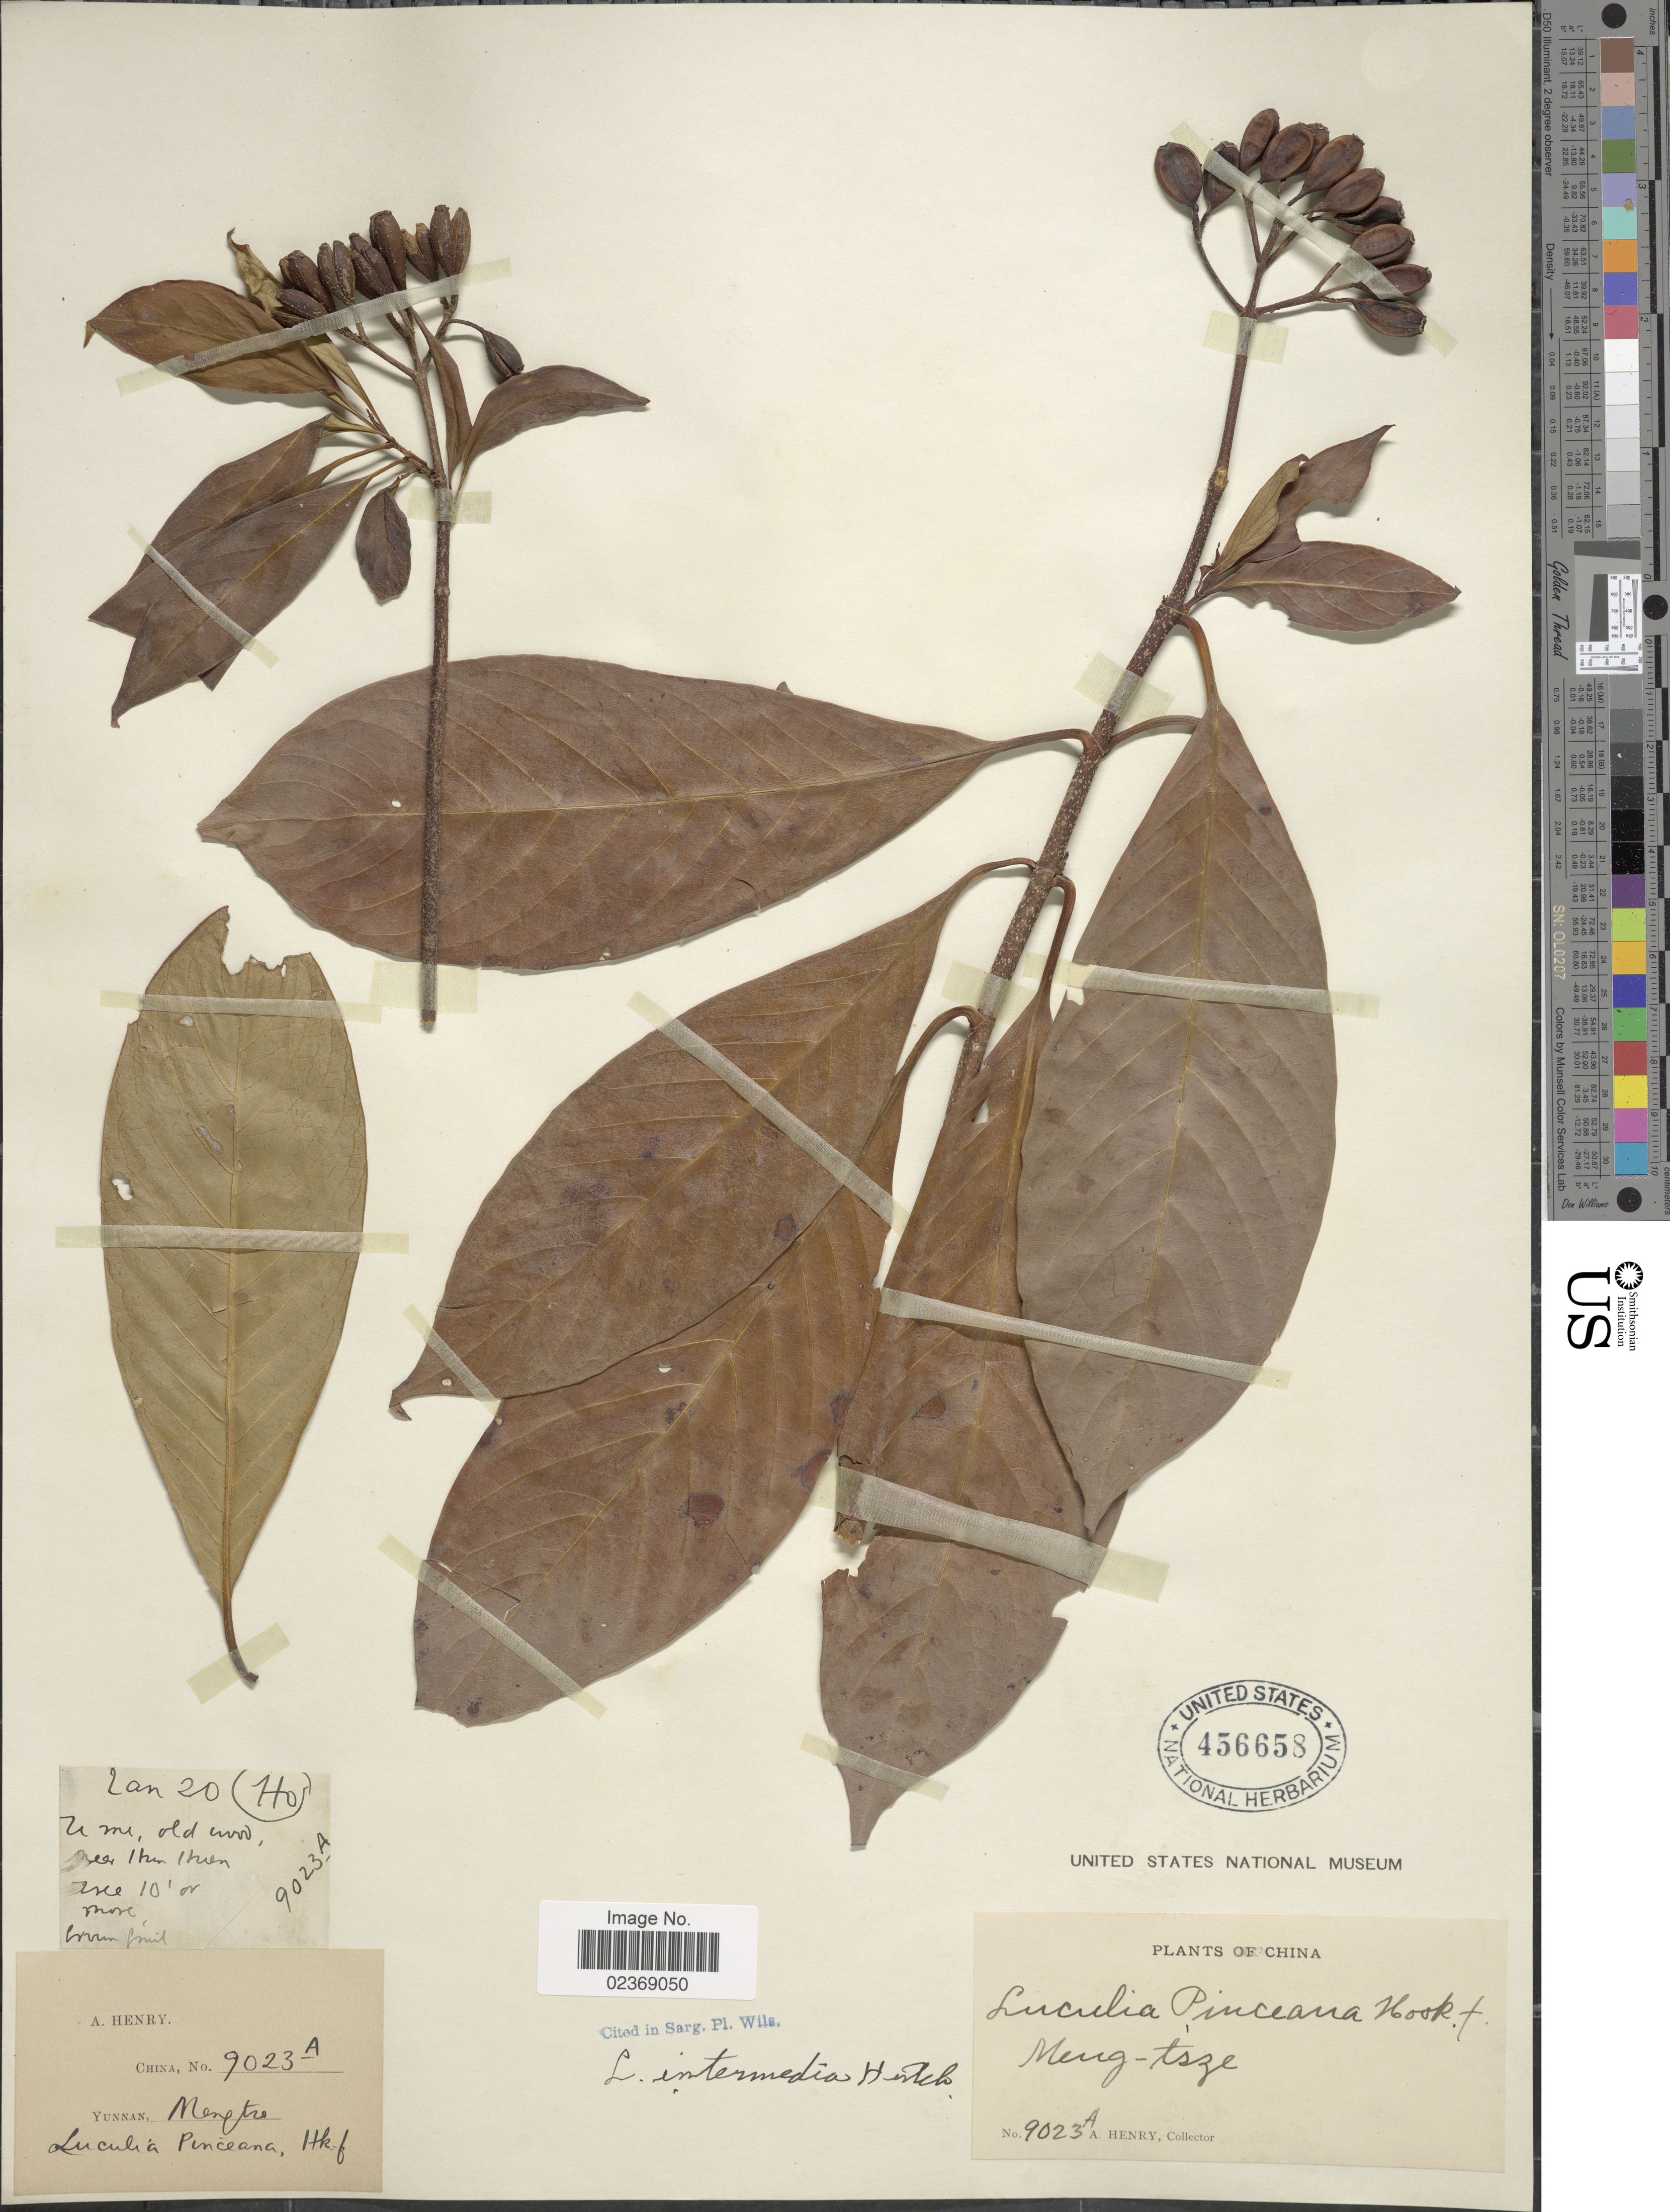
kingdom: Plantae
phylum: Tracheophyta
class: Magnoliopsida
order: Gentianales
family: Rubiaceae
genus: Luculia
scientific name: Luculia intermedia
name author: Hutch.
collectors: A. Henry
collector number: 9023 A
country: China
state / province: Yunnan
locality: Meng-tsze,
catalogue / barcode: US 456658